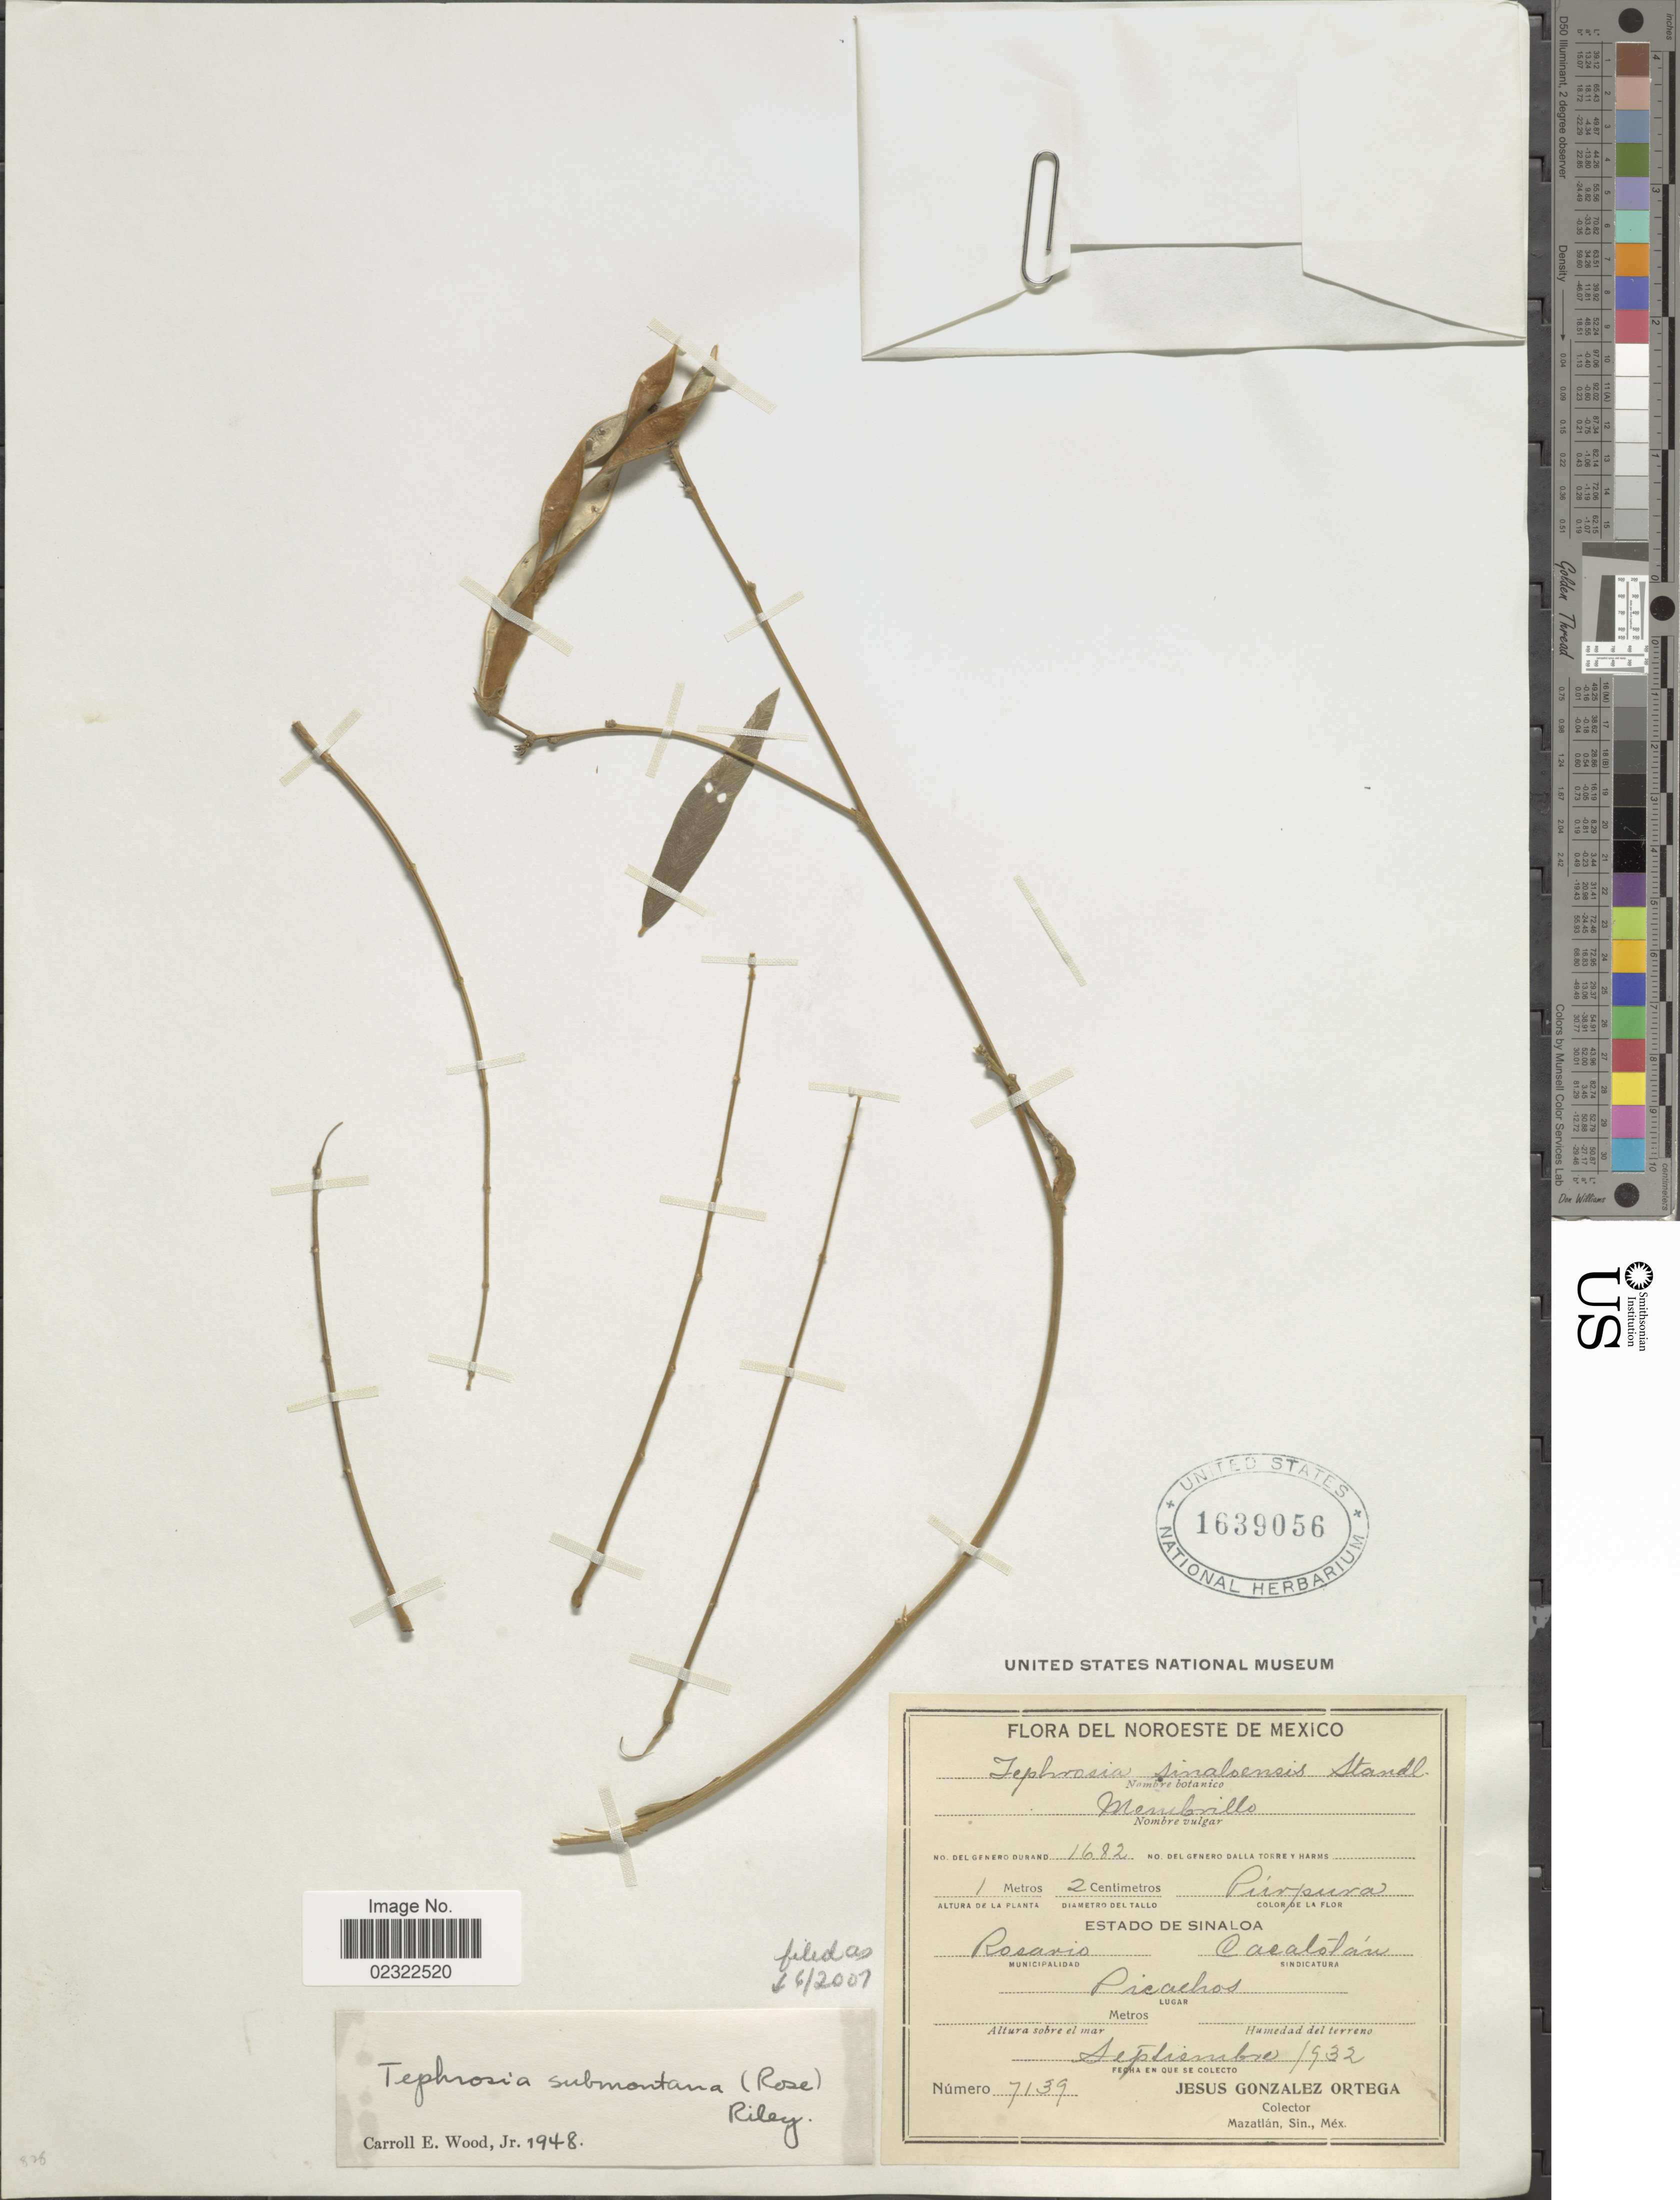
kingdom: Plantae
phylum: Tracheophyta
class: Magnoliopsida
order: Fabales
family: Fabaceae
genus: Tephrosia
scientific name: Tephrosia submontana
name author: (Rose) L. Riley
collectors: J. Ortega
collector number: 7139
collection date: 1932-09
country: Mexico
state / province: Sinaloa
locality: Estado de Sinaloa. Rosario, Cacalotan, Picachos.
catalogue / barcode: US 1639056